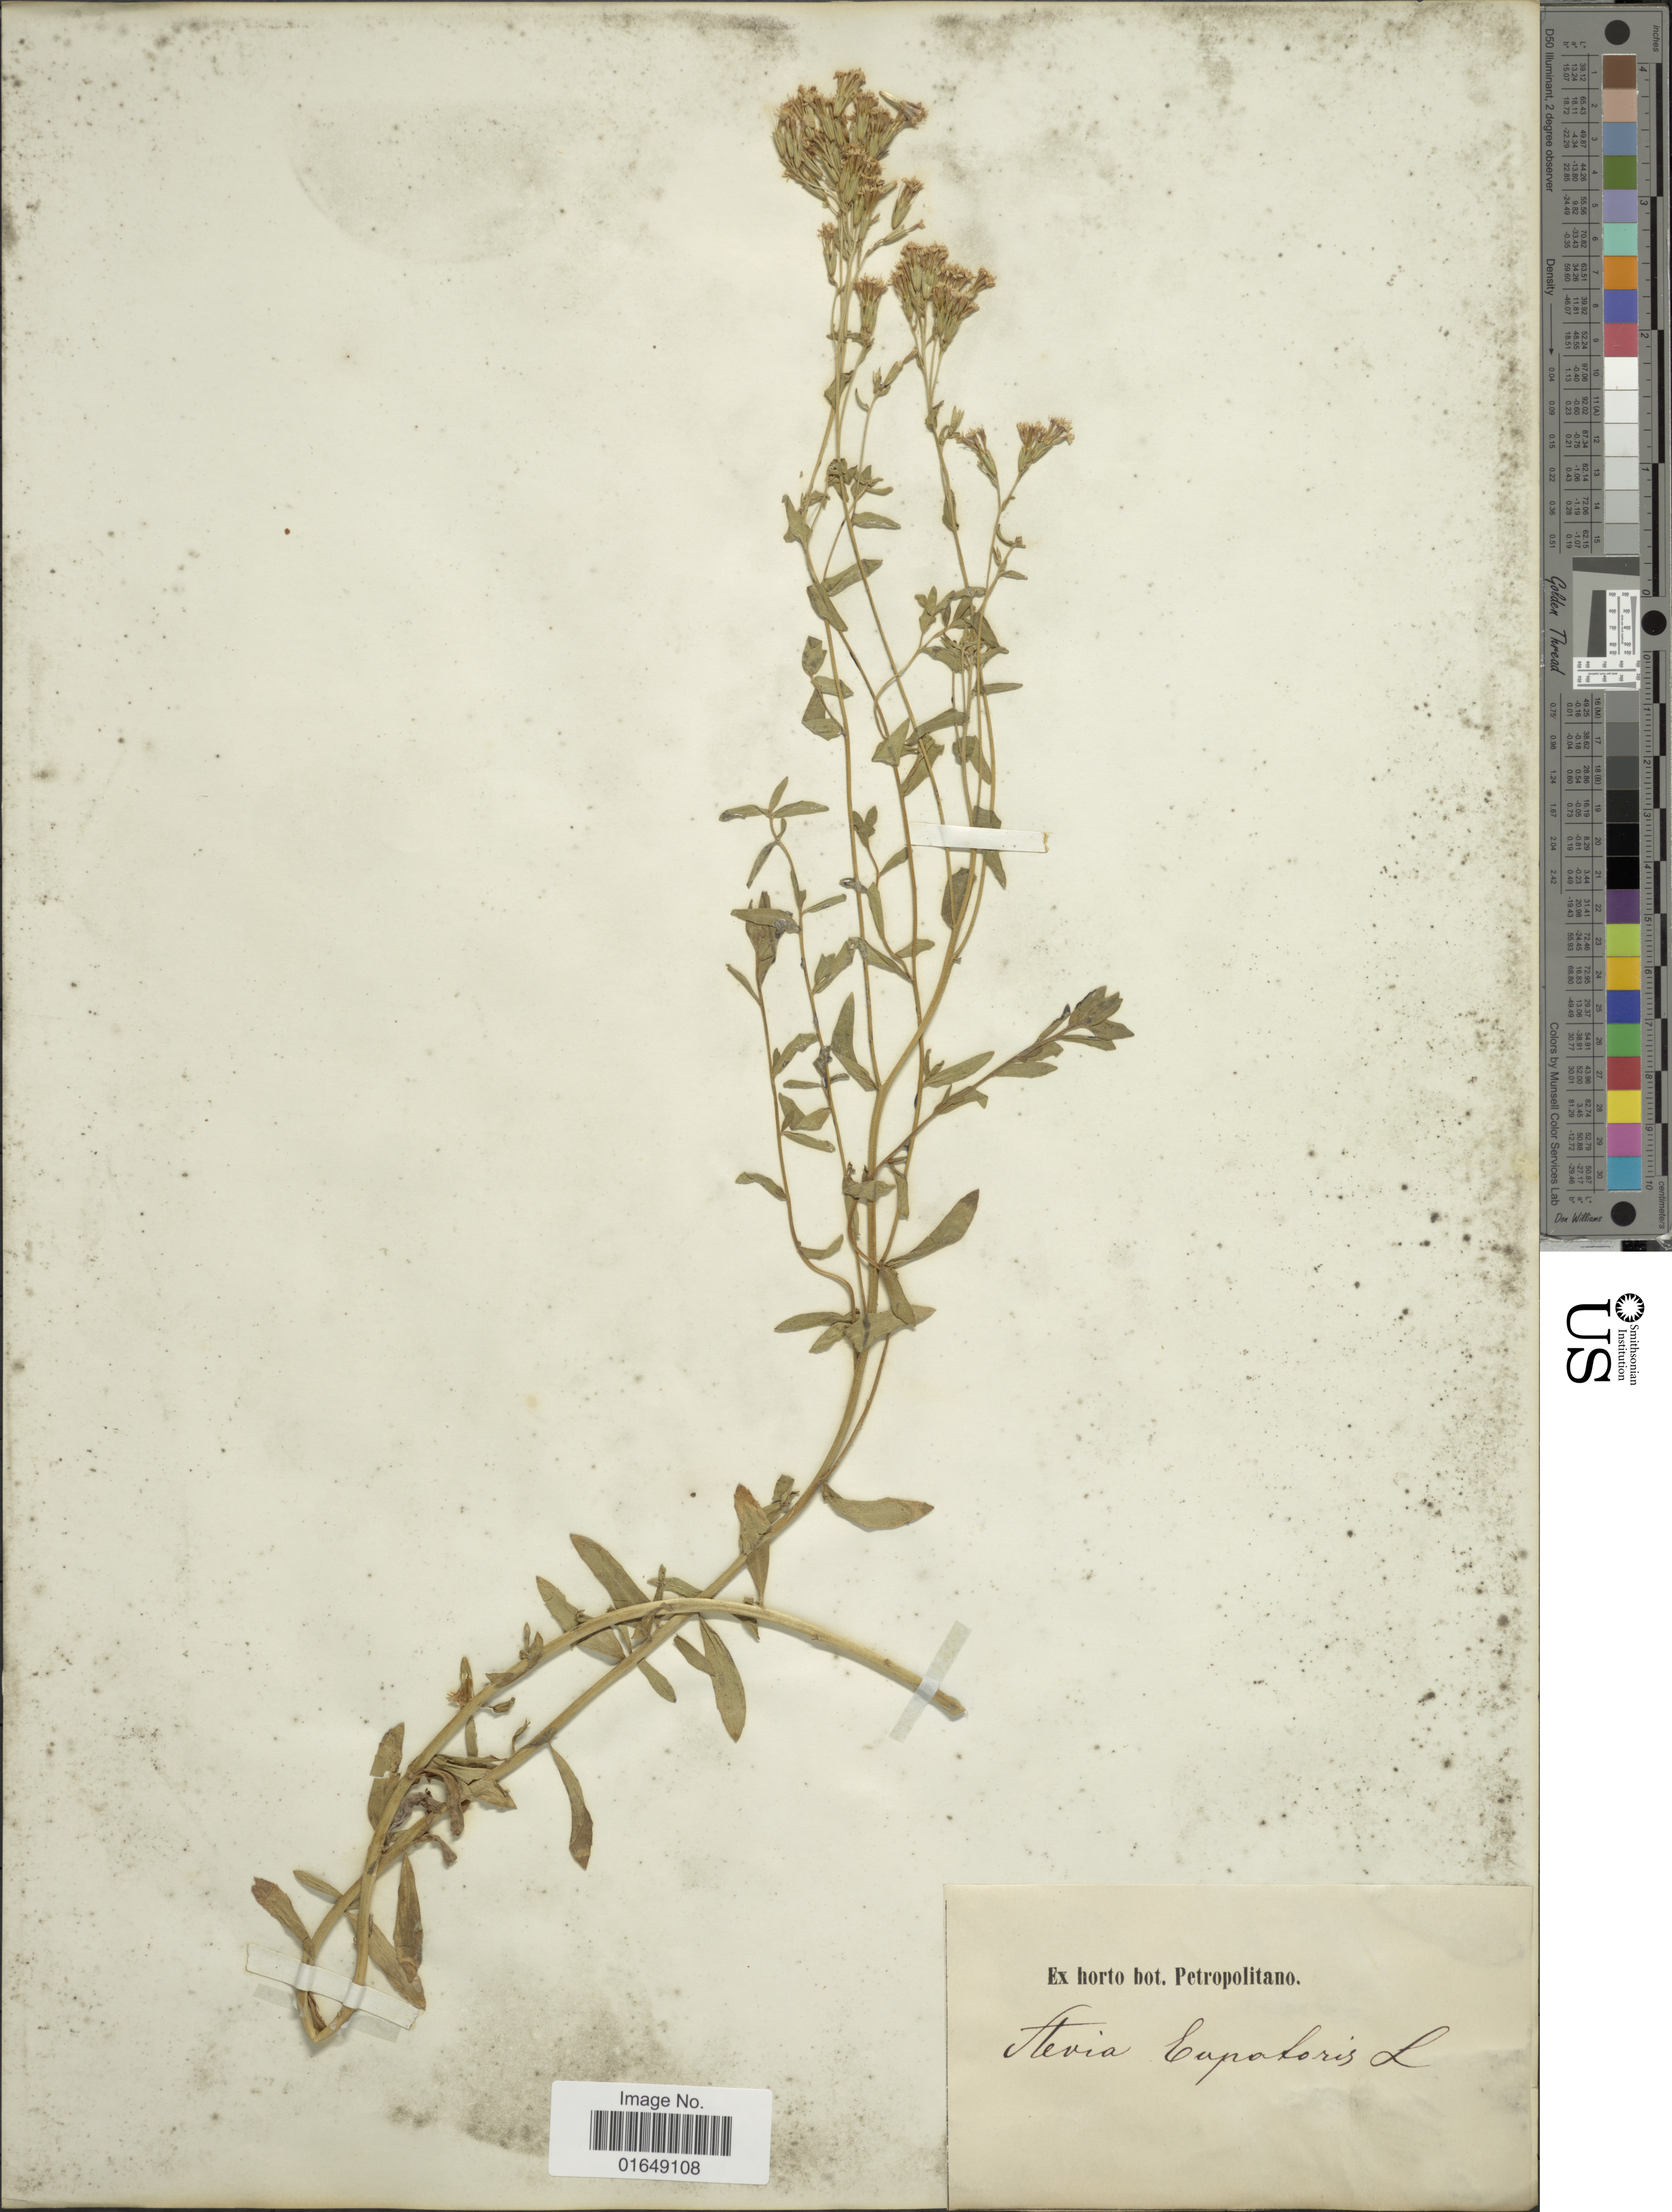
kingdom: Plantae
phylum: Tracheophyta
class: Magnoliopsida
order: Asterales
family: Asteraceae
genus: Stevia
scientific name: Stevia eupatoria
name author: (Spreng.) Willd.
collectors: ex Horto Bot. Petropolitano